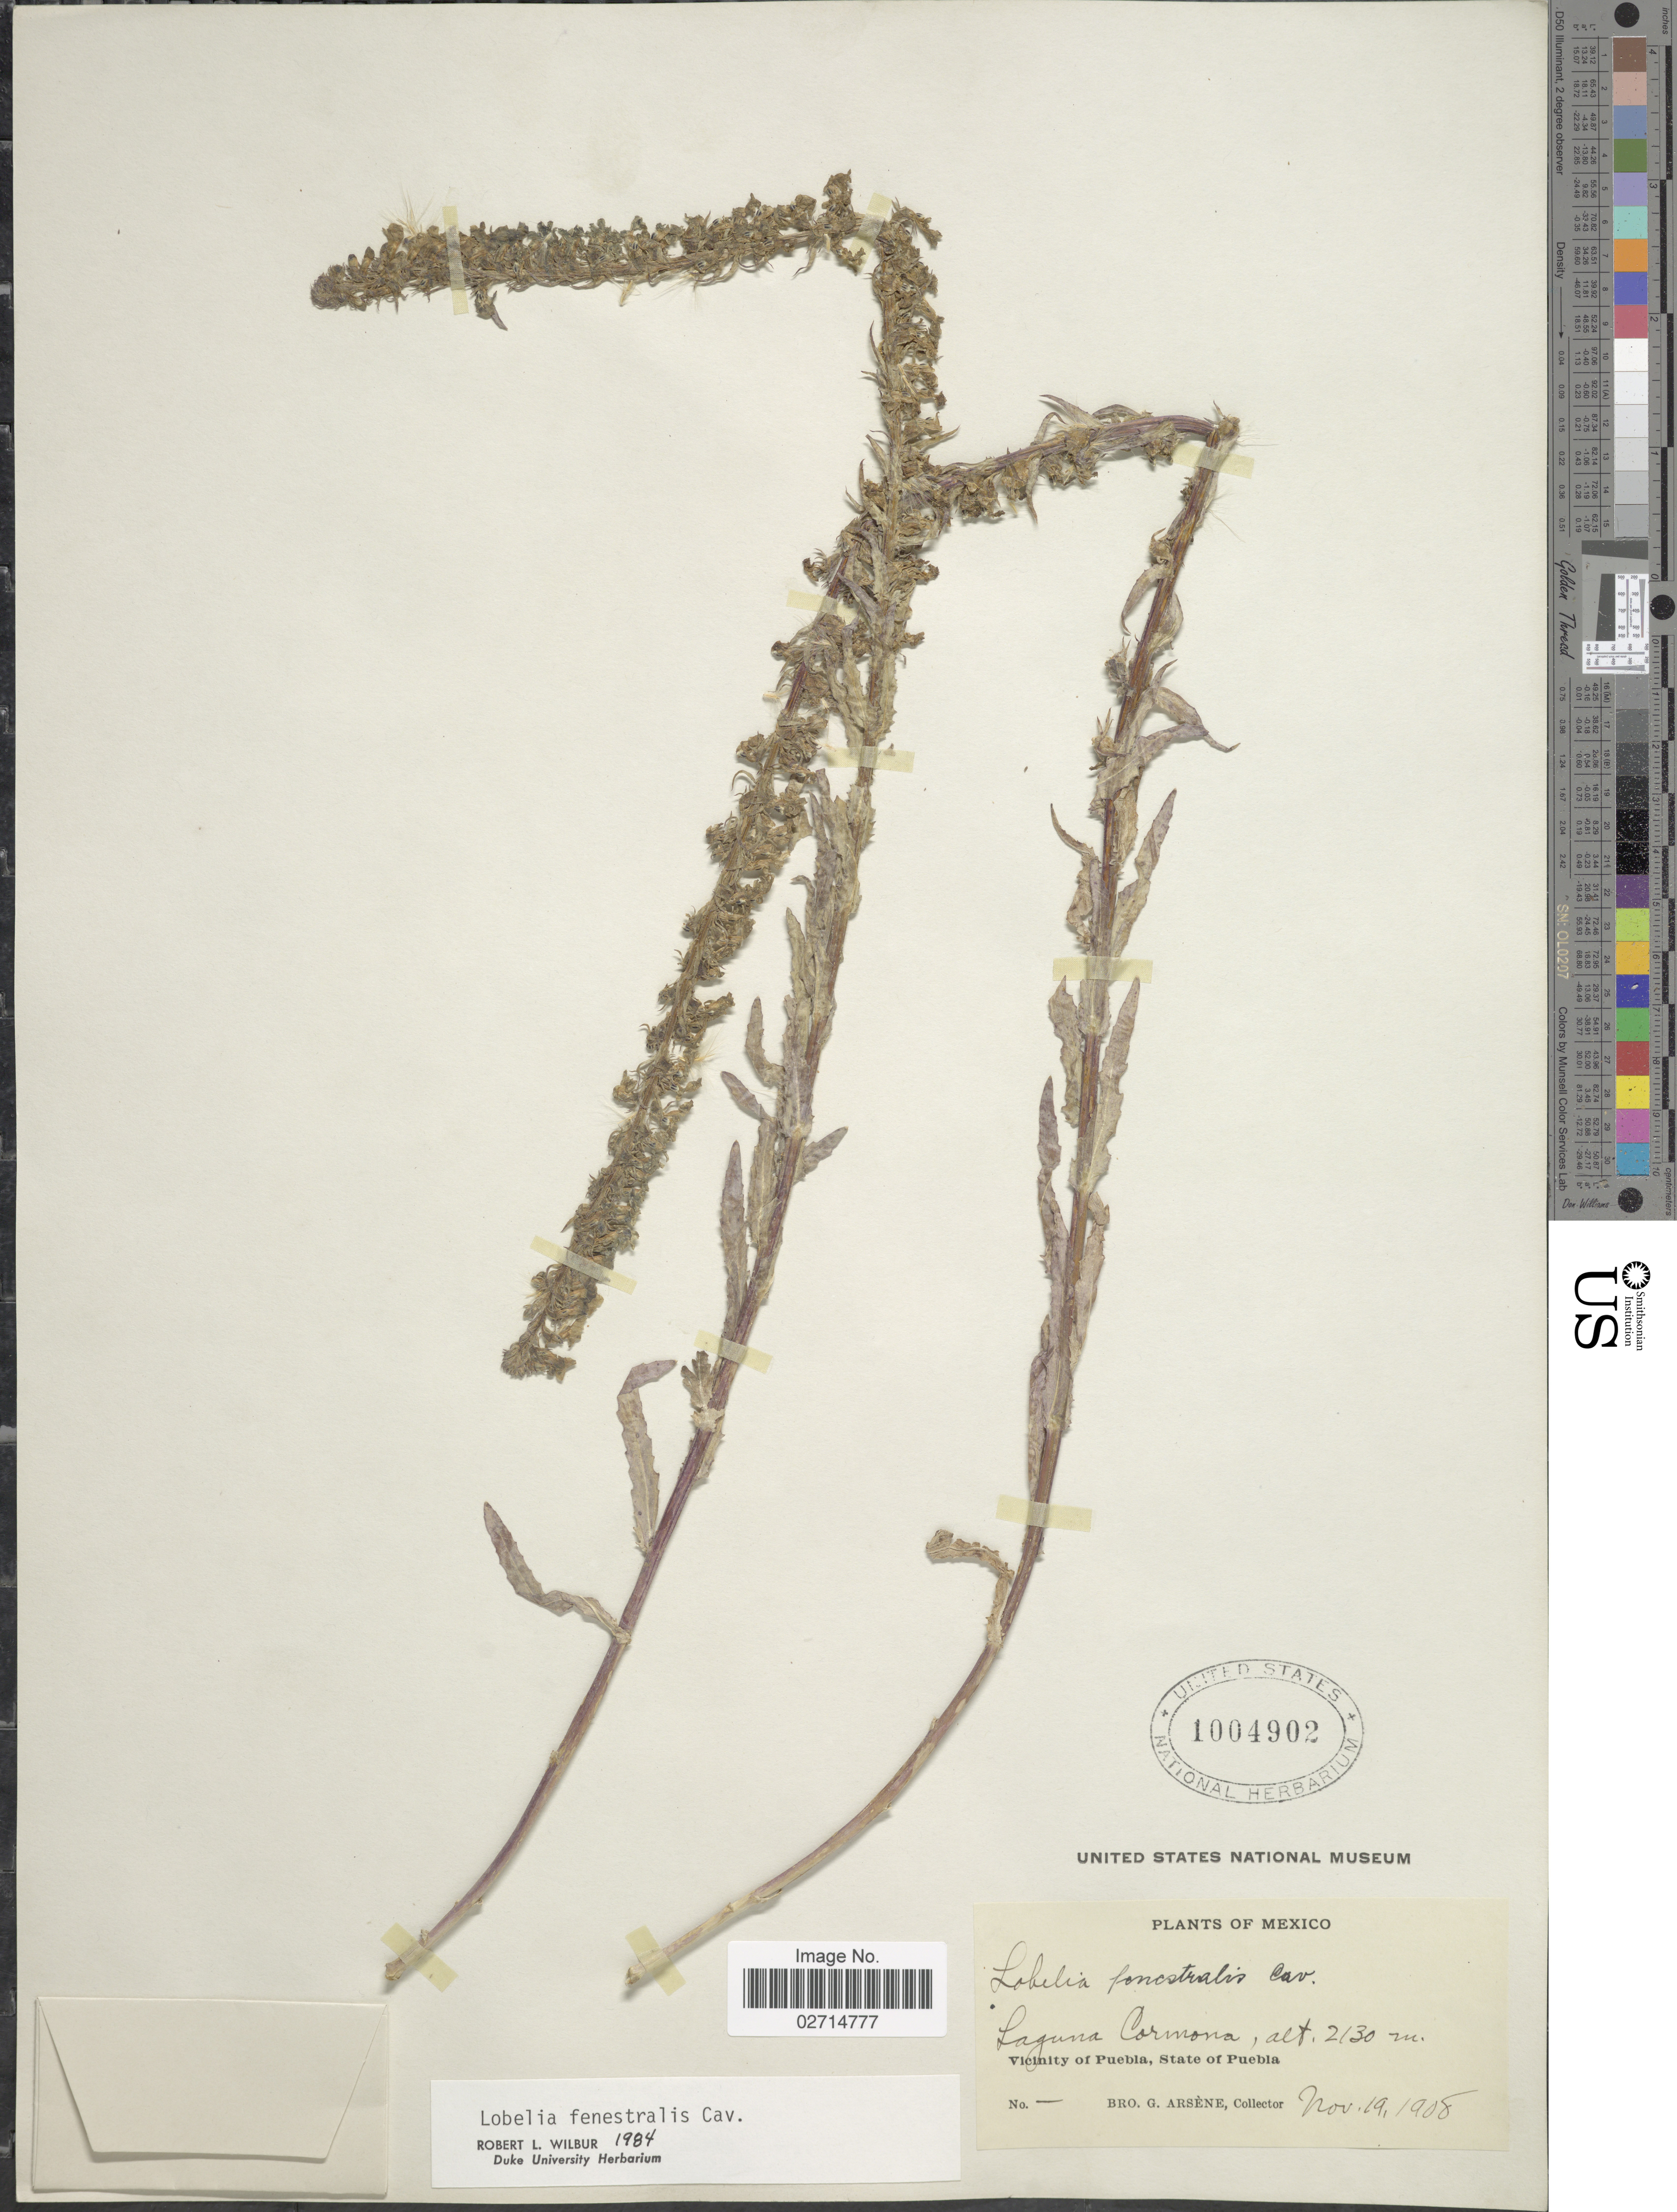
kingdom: Plantae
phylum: Tracheophyta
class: Magnoliopsida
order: Asterales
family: Campanulaceae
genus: Lobelia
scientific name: Lobelia fenestralis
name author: Cav.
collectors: Bro. G. Arsène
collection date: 1908-11-19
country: Mexico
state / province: Puebla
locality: Laguna Cormona. Vicinity of Puebla.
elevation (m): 2130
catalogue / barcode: US 1004902